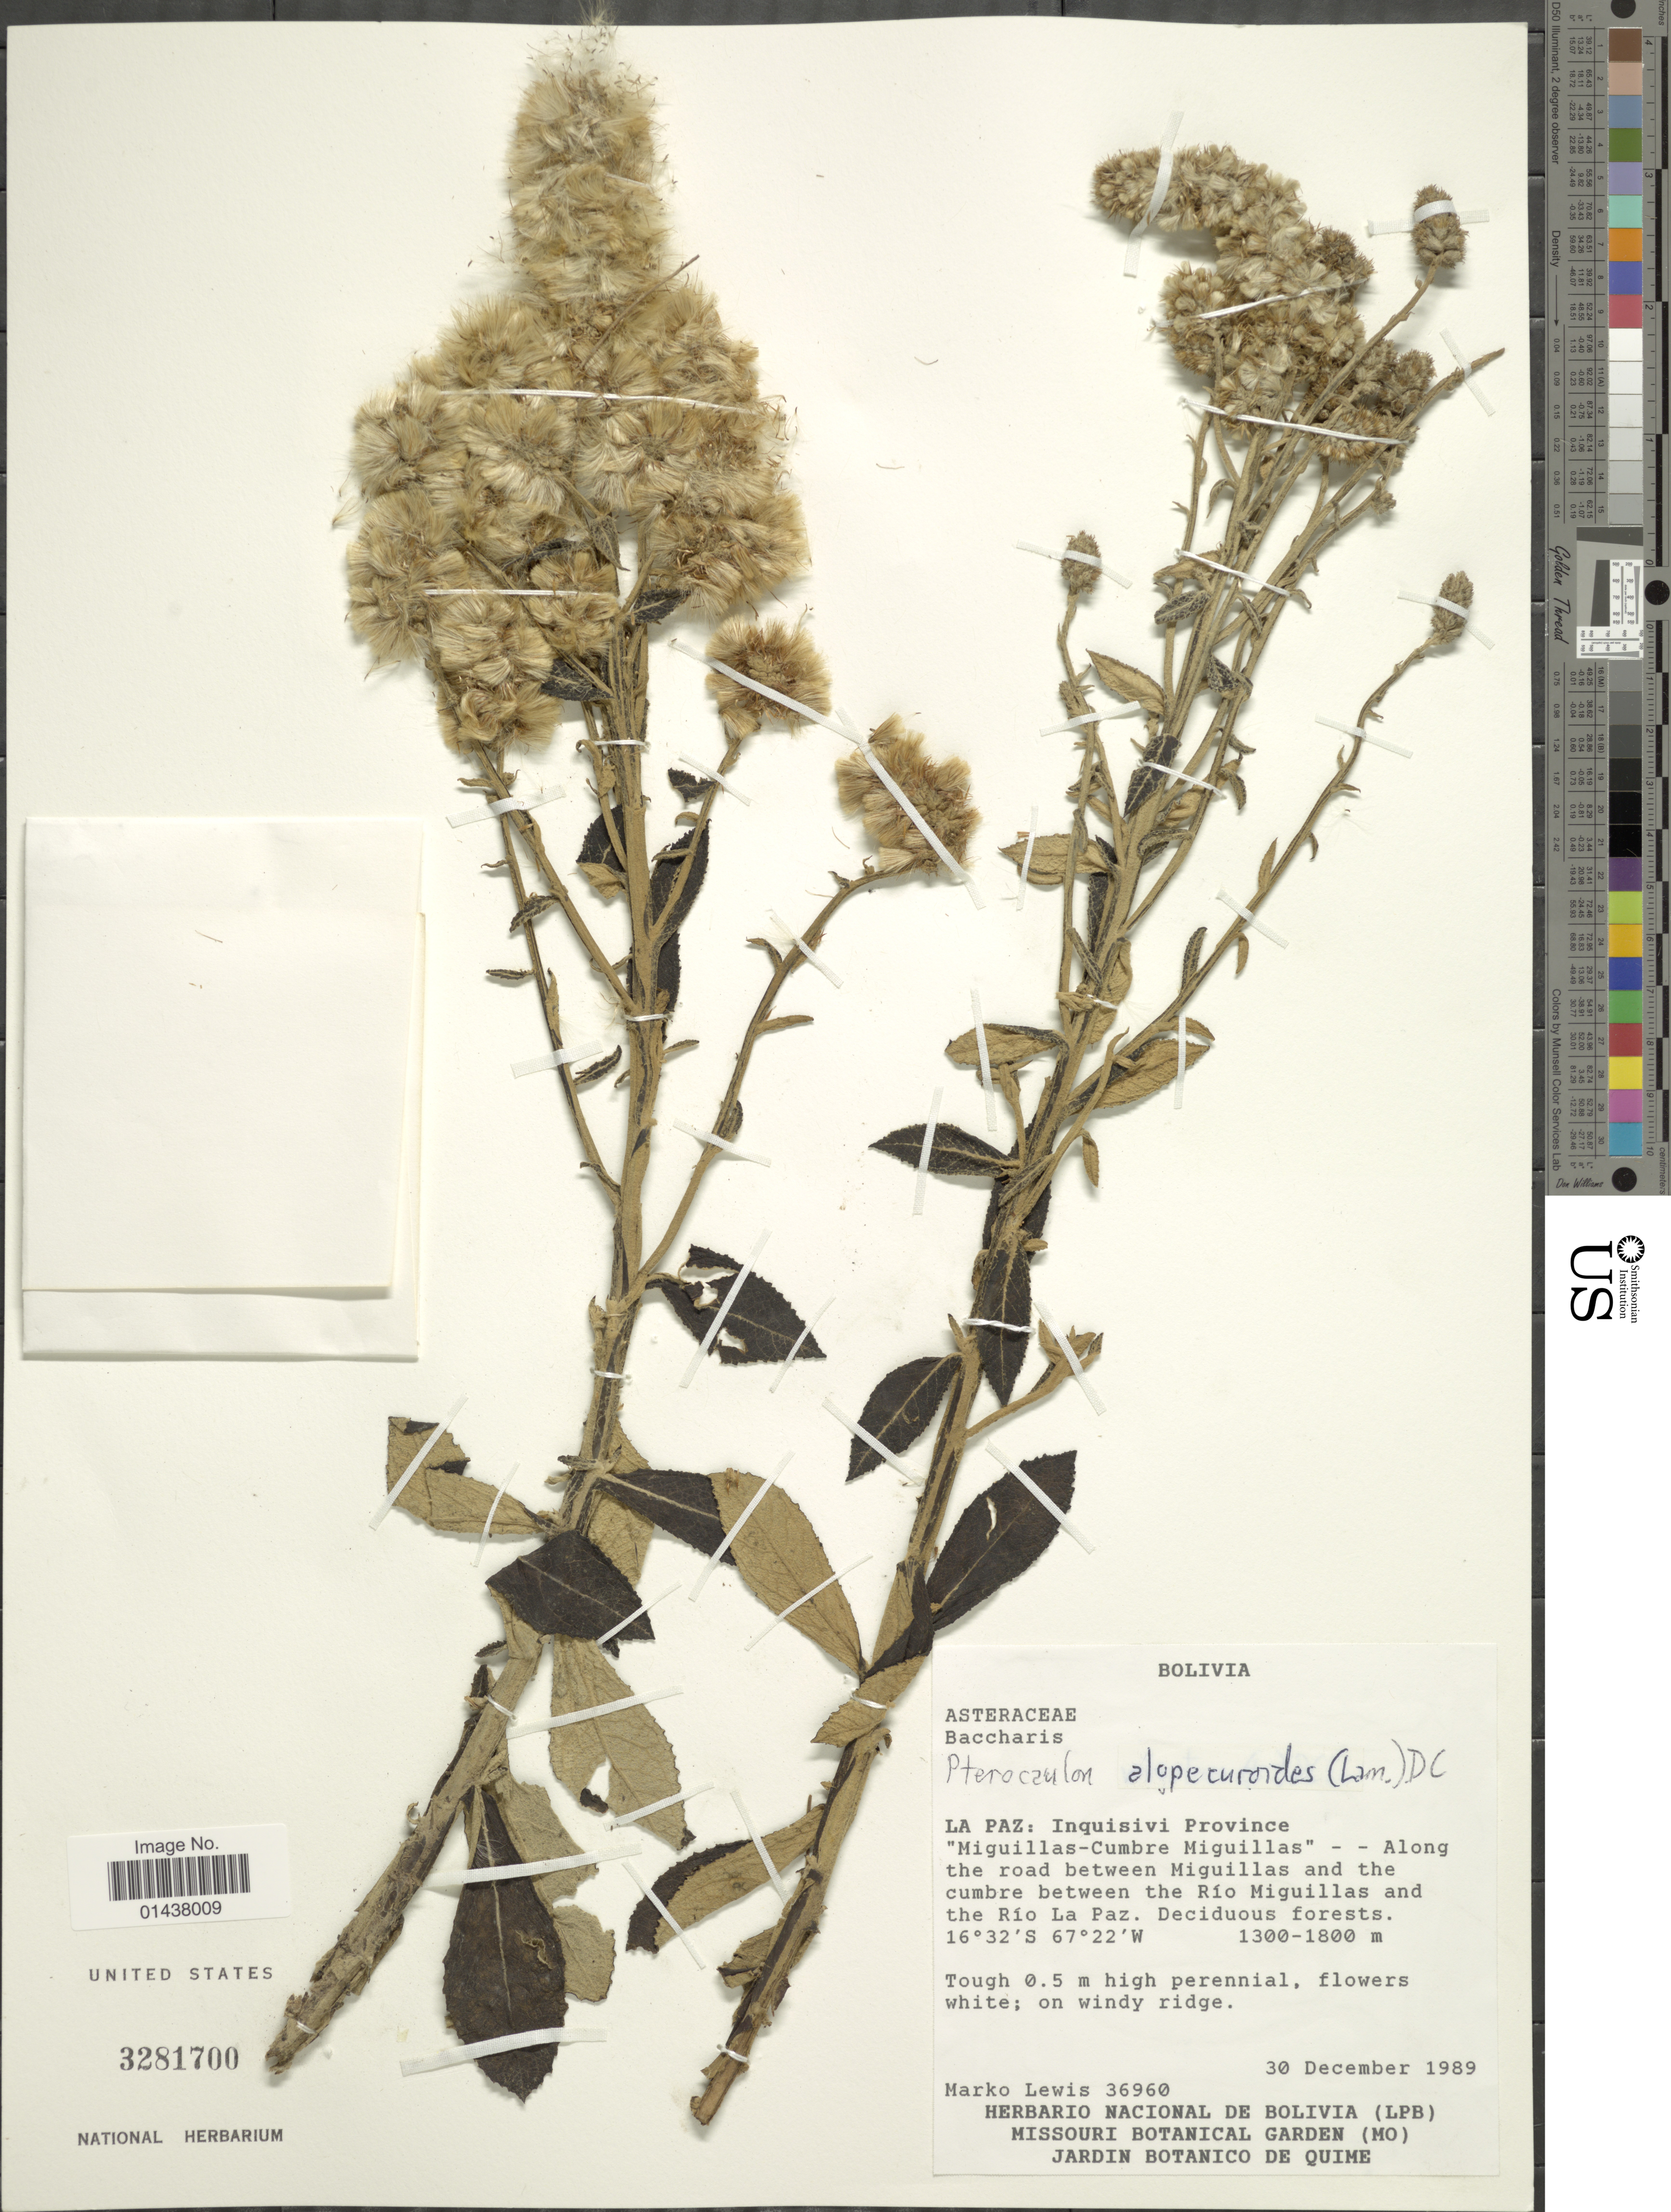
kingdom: Plantae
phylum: Tracheophyta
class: Magnoliopsida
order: Asterales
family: Asteraceae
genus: Pterocaulon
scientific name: Pterocaulon alopecuroides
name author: (Lam.) DC.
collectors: M. A. Lewis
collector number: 36960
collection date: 1989-12-30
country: Bolivia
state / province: La Paz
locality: Inquisivi Province, "Miguillas-Cumbre Miguillas"- Along the road between Miguillas and the cumbre between the Rio Miguillas and the Rio La Paz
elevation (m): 1300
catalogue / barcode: US 3281700